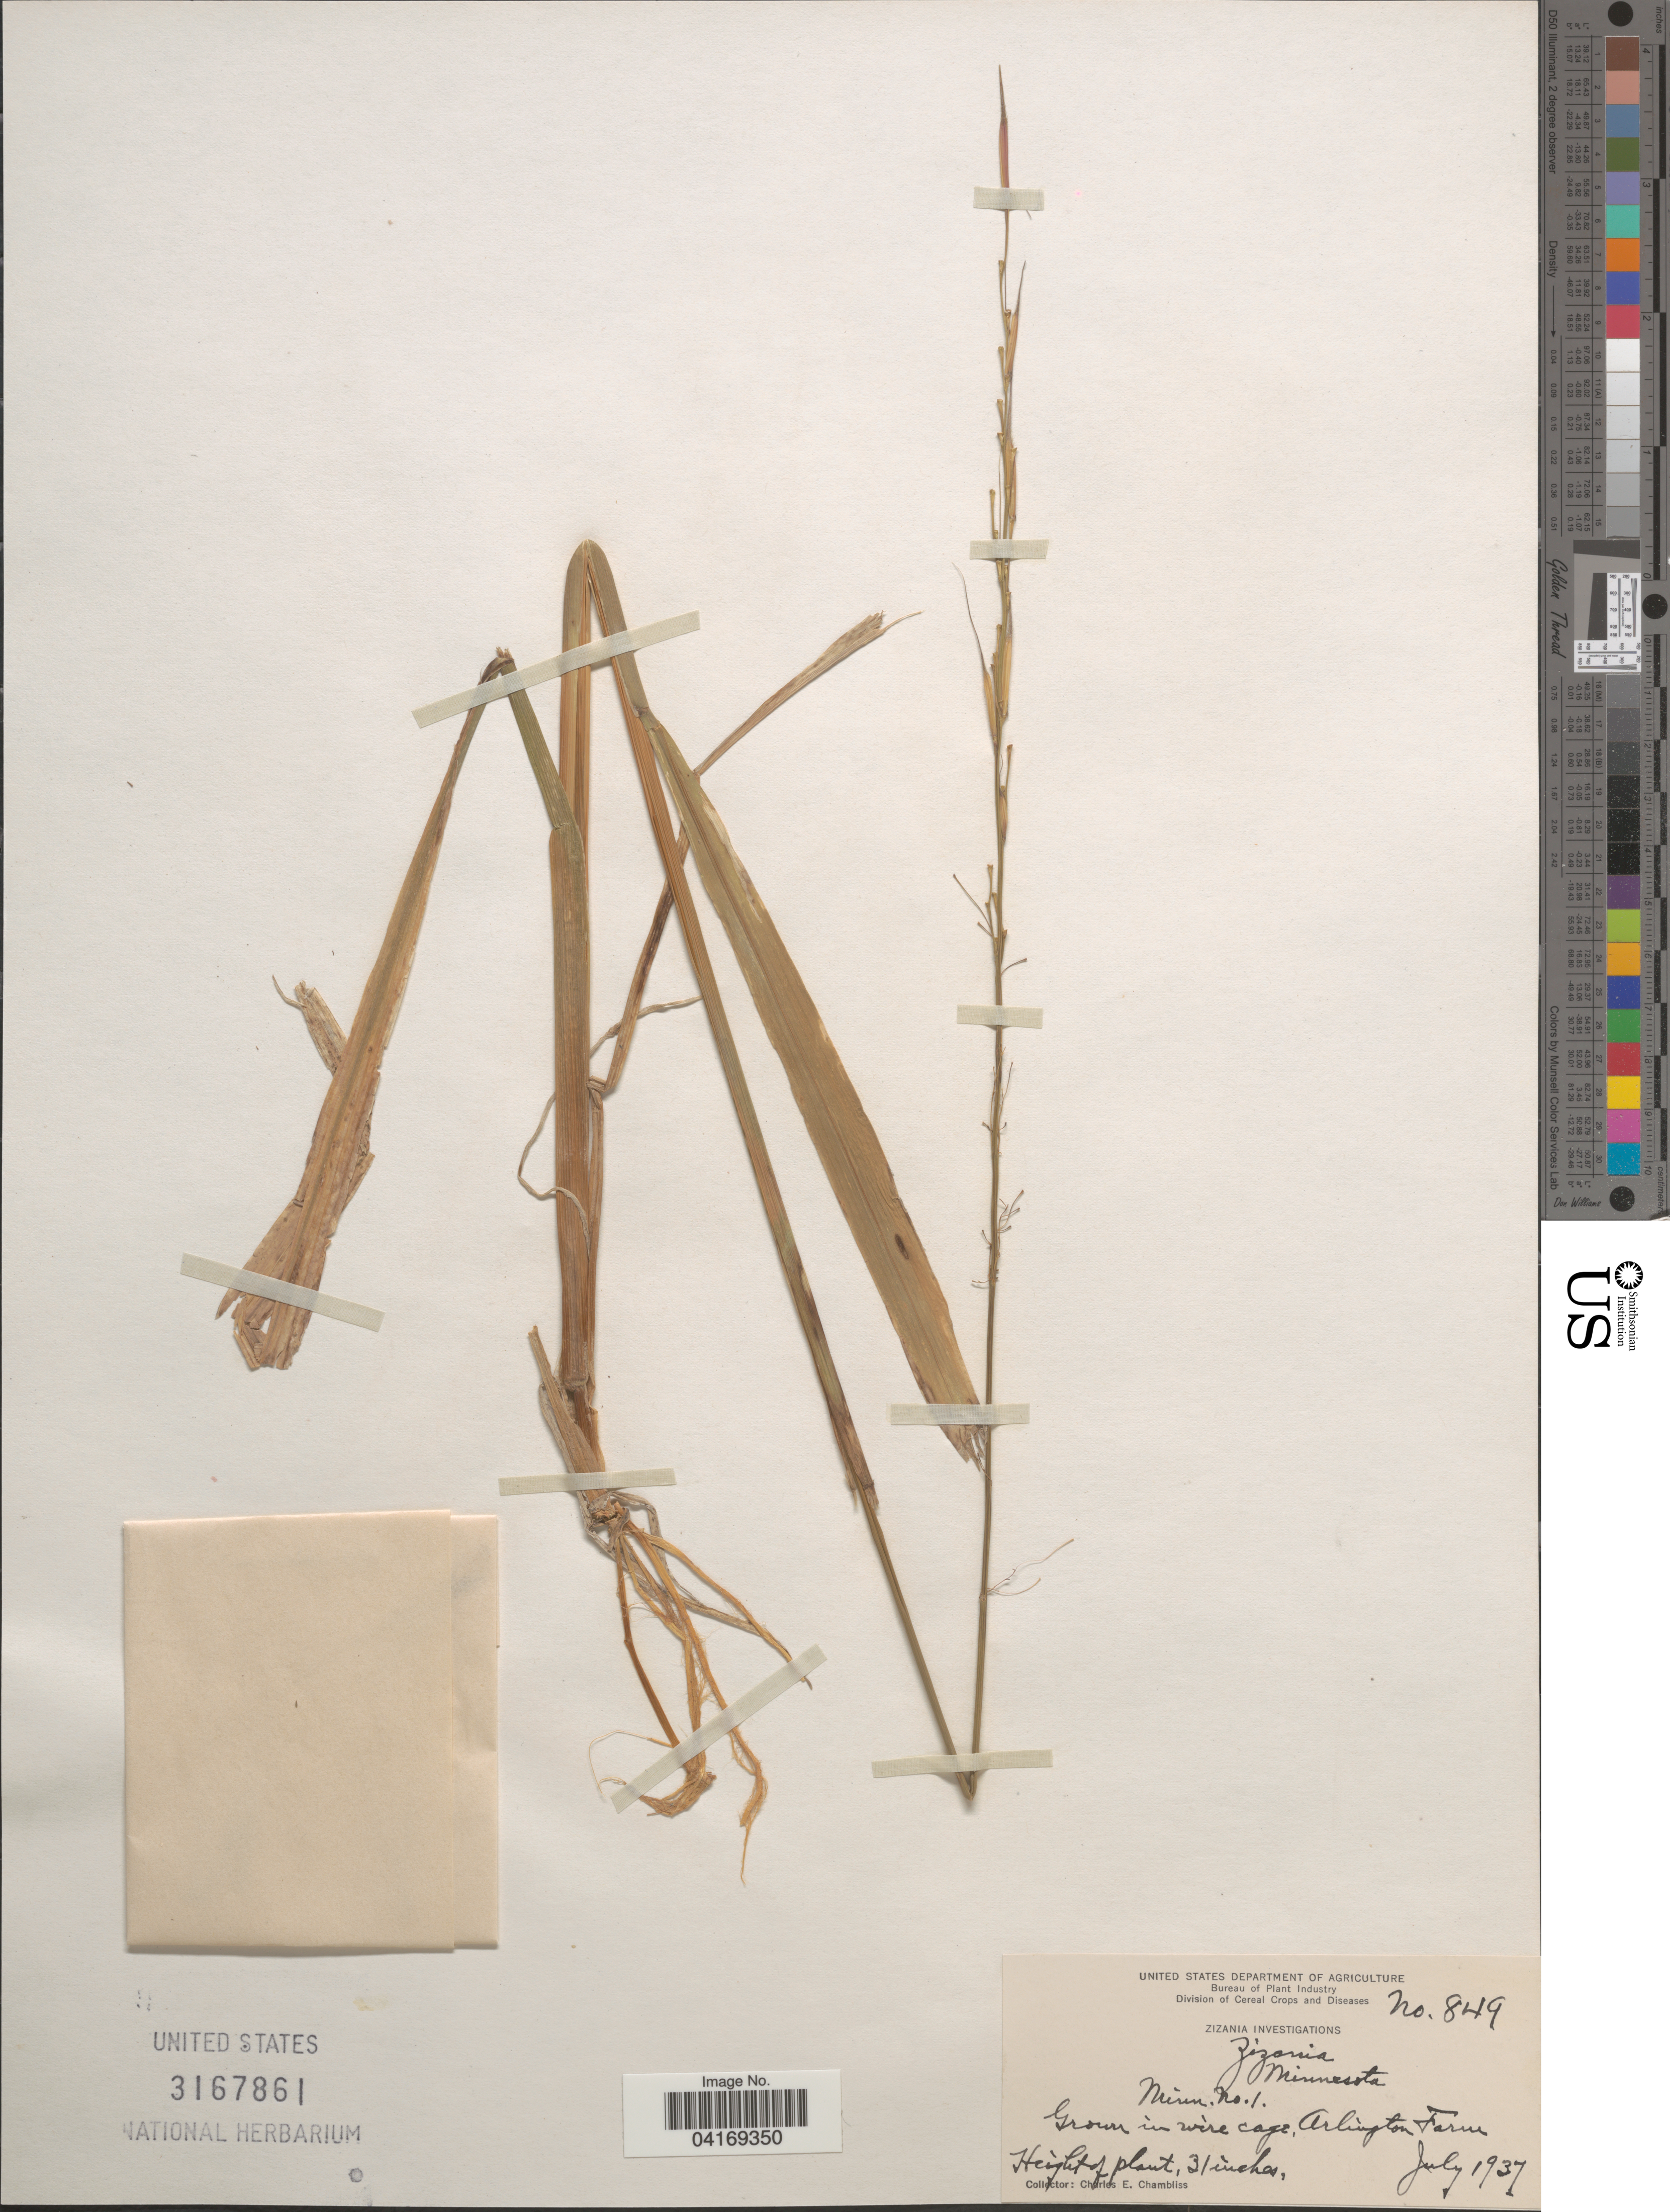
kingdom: Plantae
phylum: Tracheophyta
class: Liliopsida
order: Poales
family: Poaceae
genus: Zizania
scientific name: Zizania sp.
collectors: C. Chambliss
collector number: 849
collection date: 1937-07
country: United States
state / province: Virginia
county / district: Arlington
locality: In wire cage, Arlington Farm.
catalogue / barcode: US 3167861